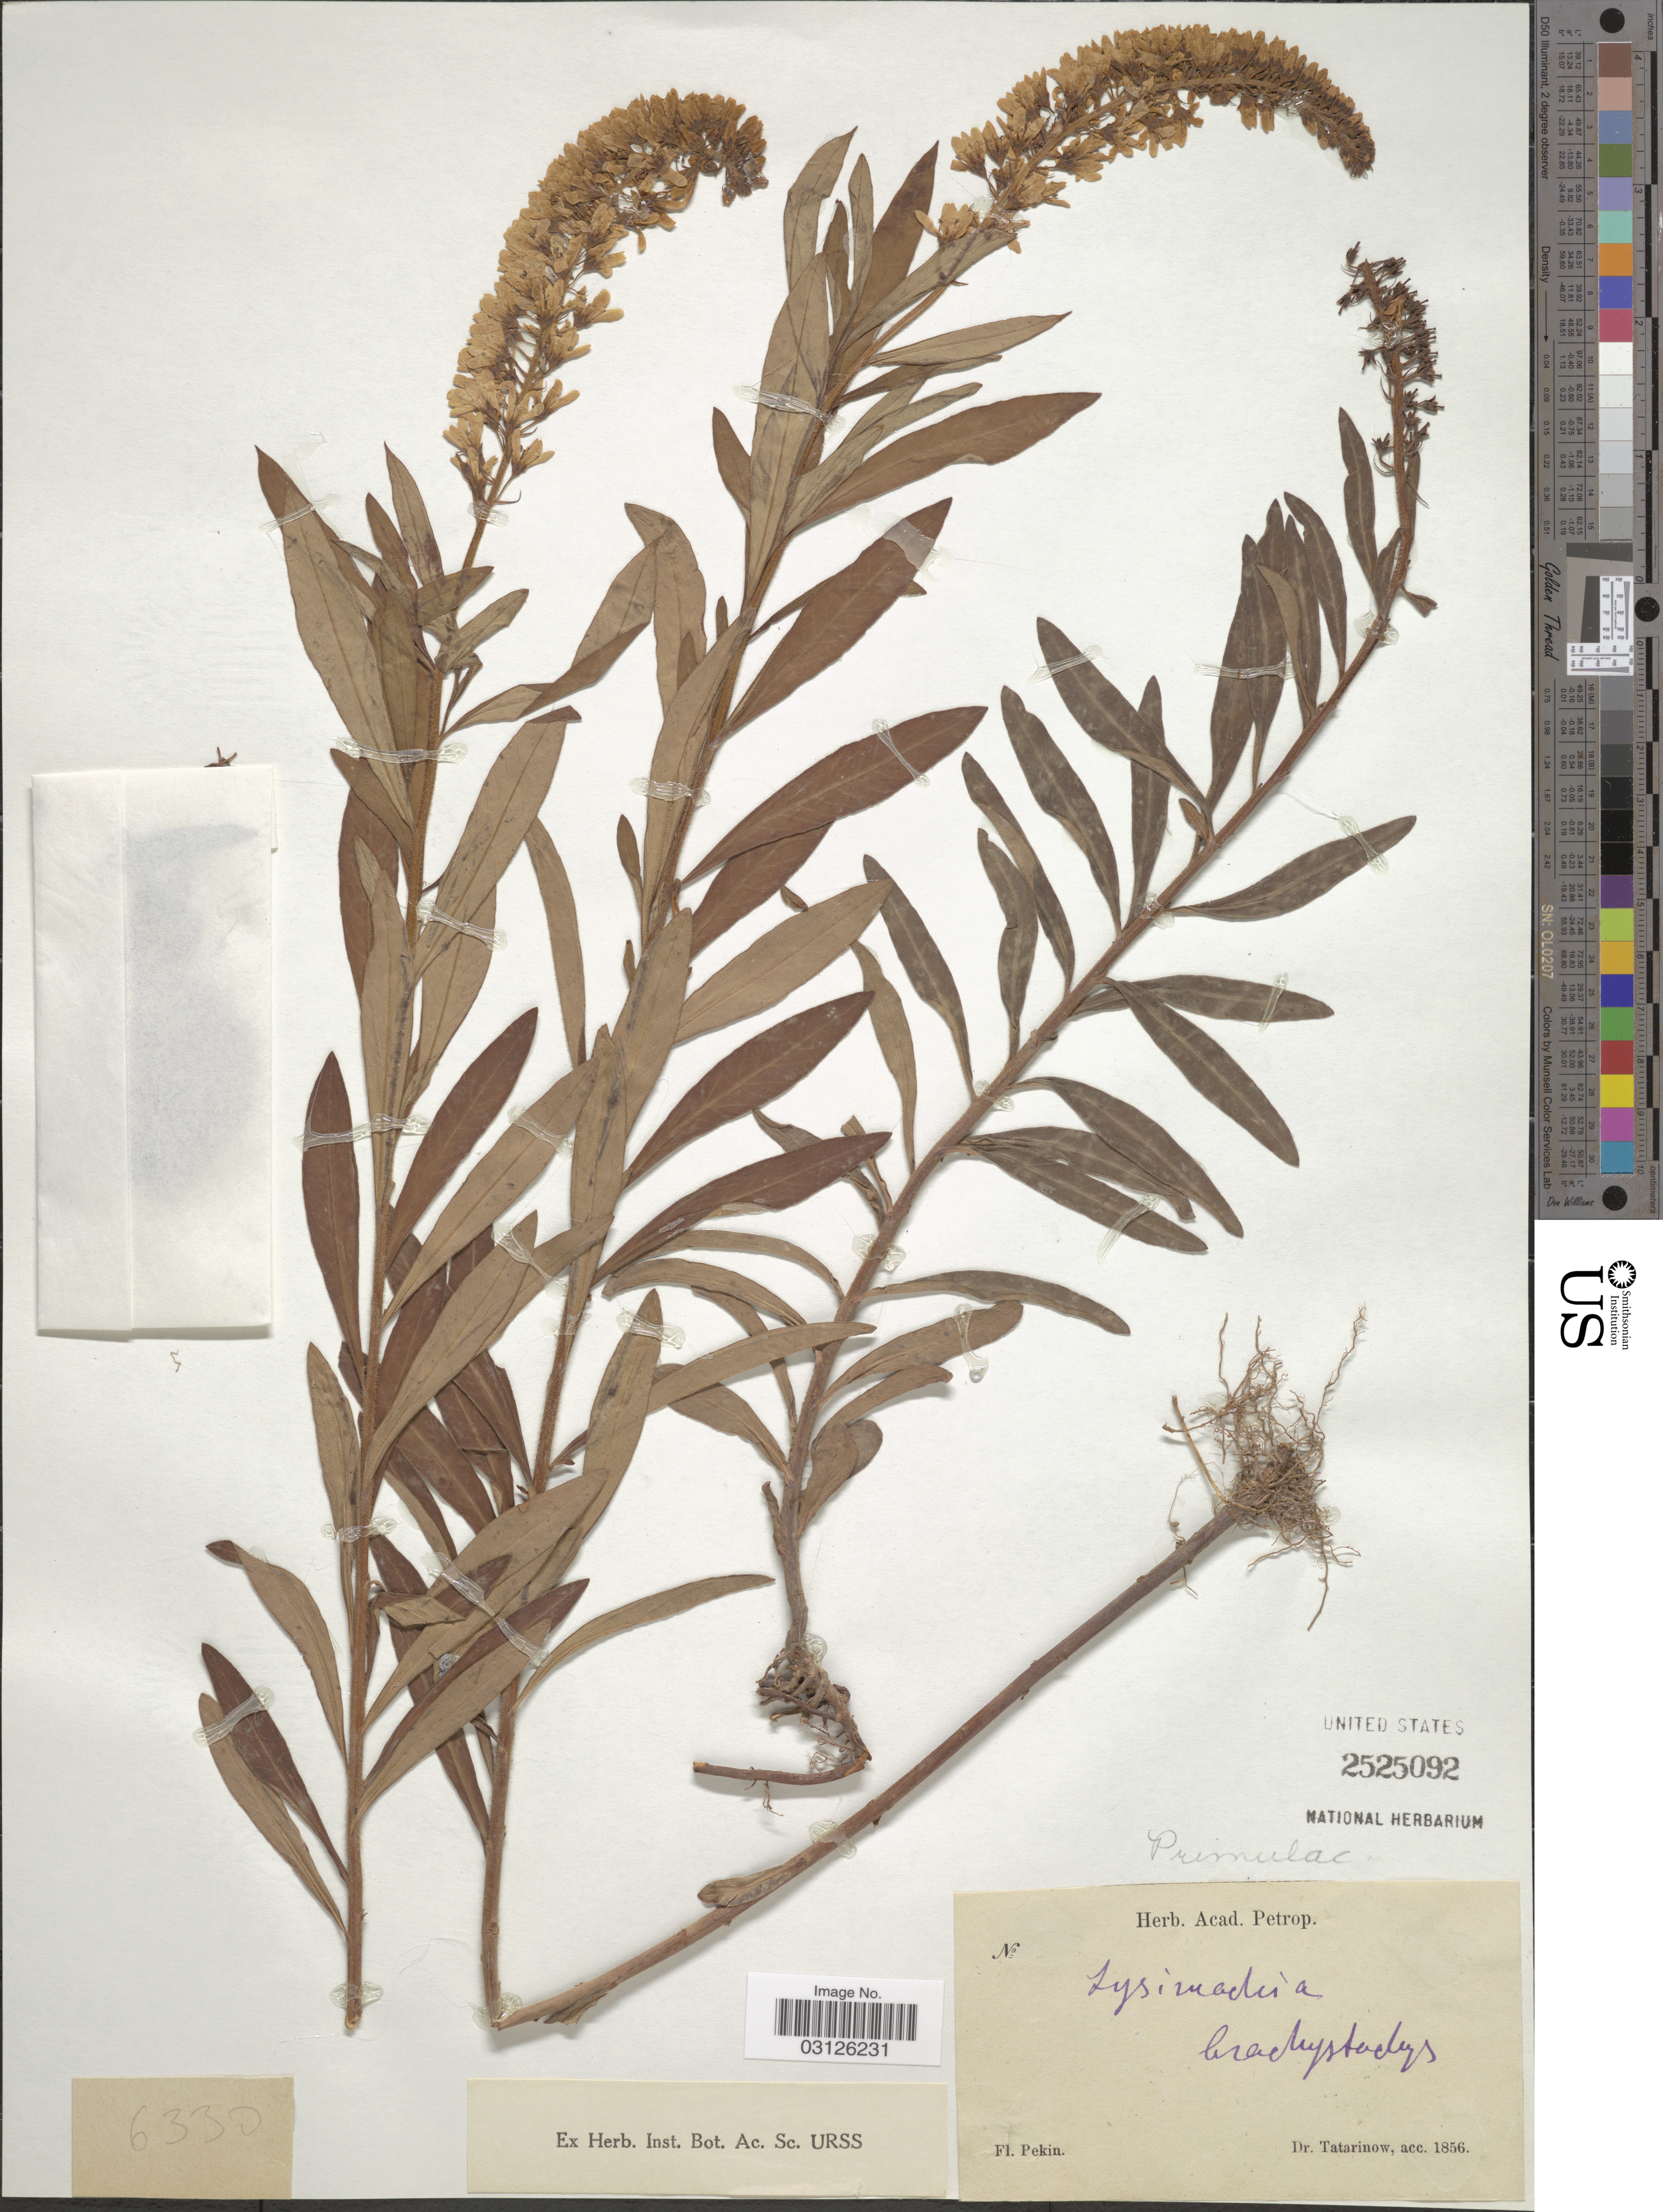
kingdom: Plantae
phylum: Tracheophyta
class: Magnoliopsida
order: Ericales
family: Primulaceae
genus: Lysimachia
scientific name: Lysimachia barystachys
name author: Bunge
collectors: -. Tatarinow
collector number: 6330?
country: China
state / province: Beijing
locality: Pekin.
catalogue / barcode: US 2525092